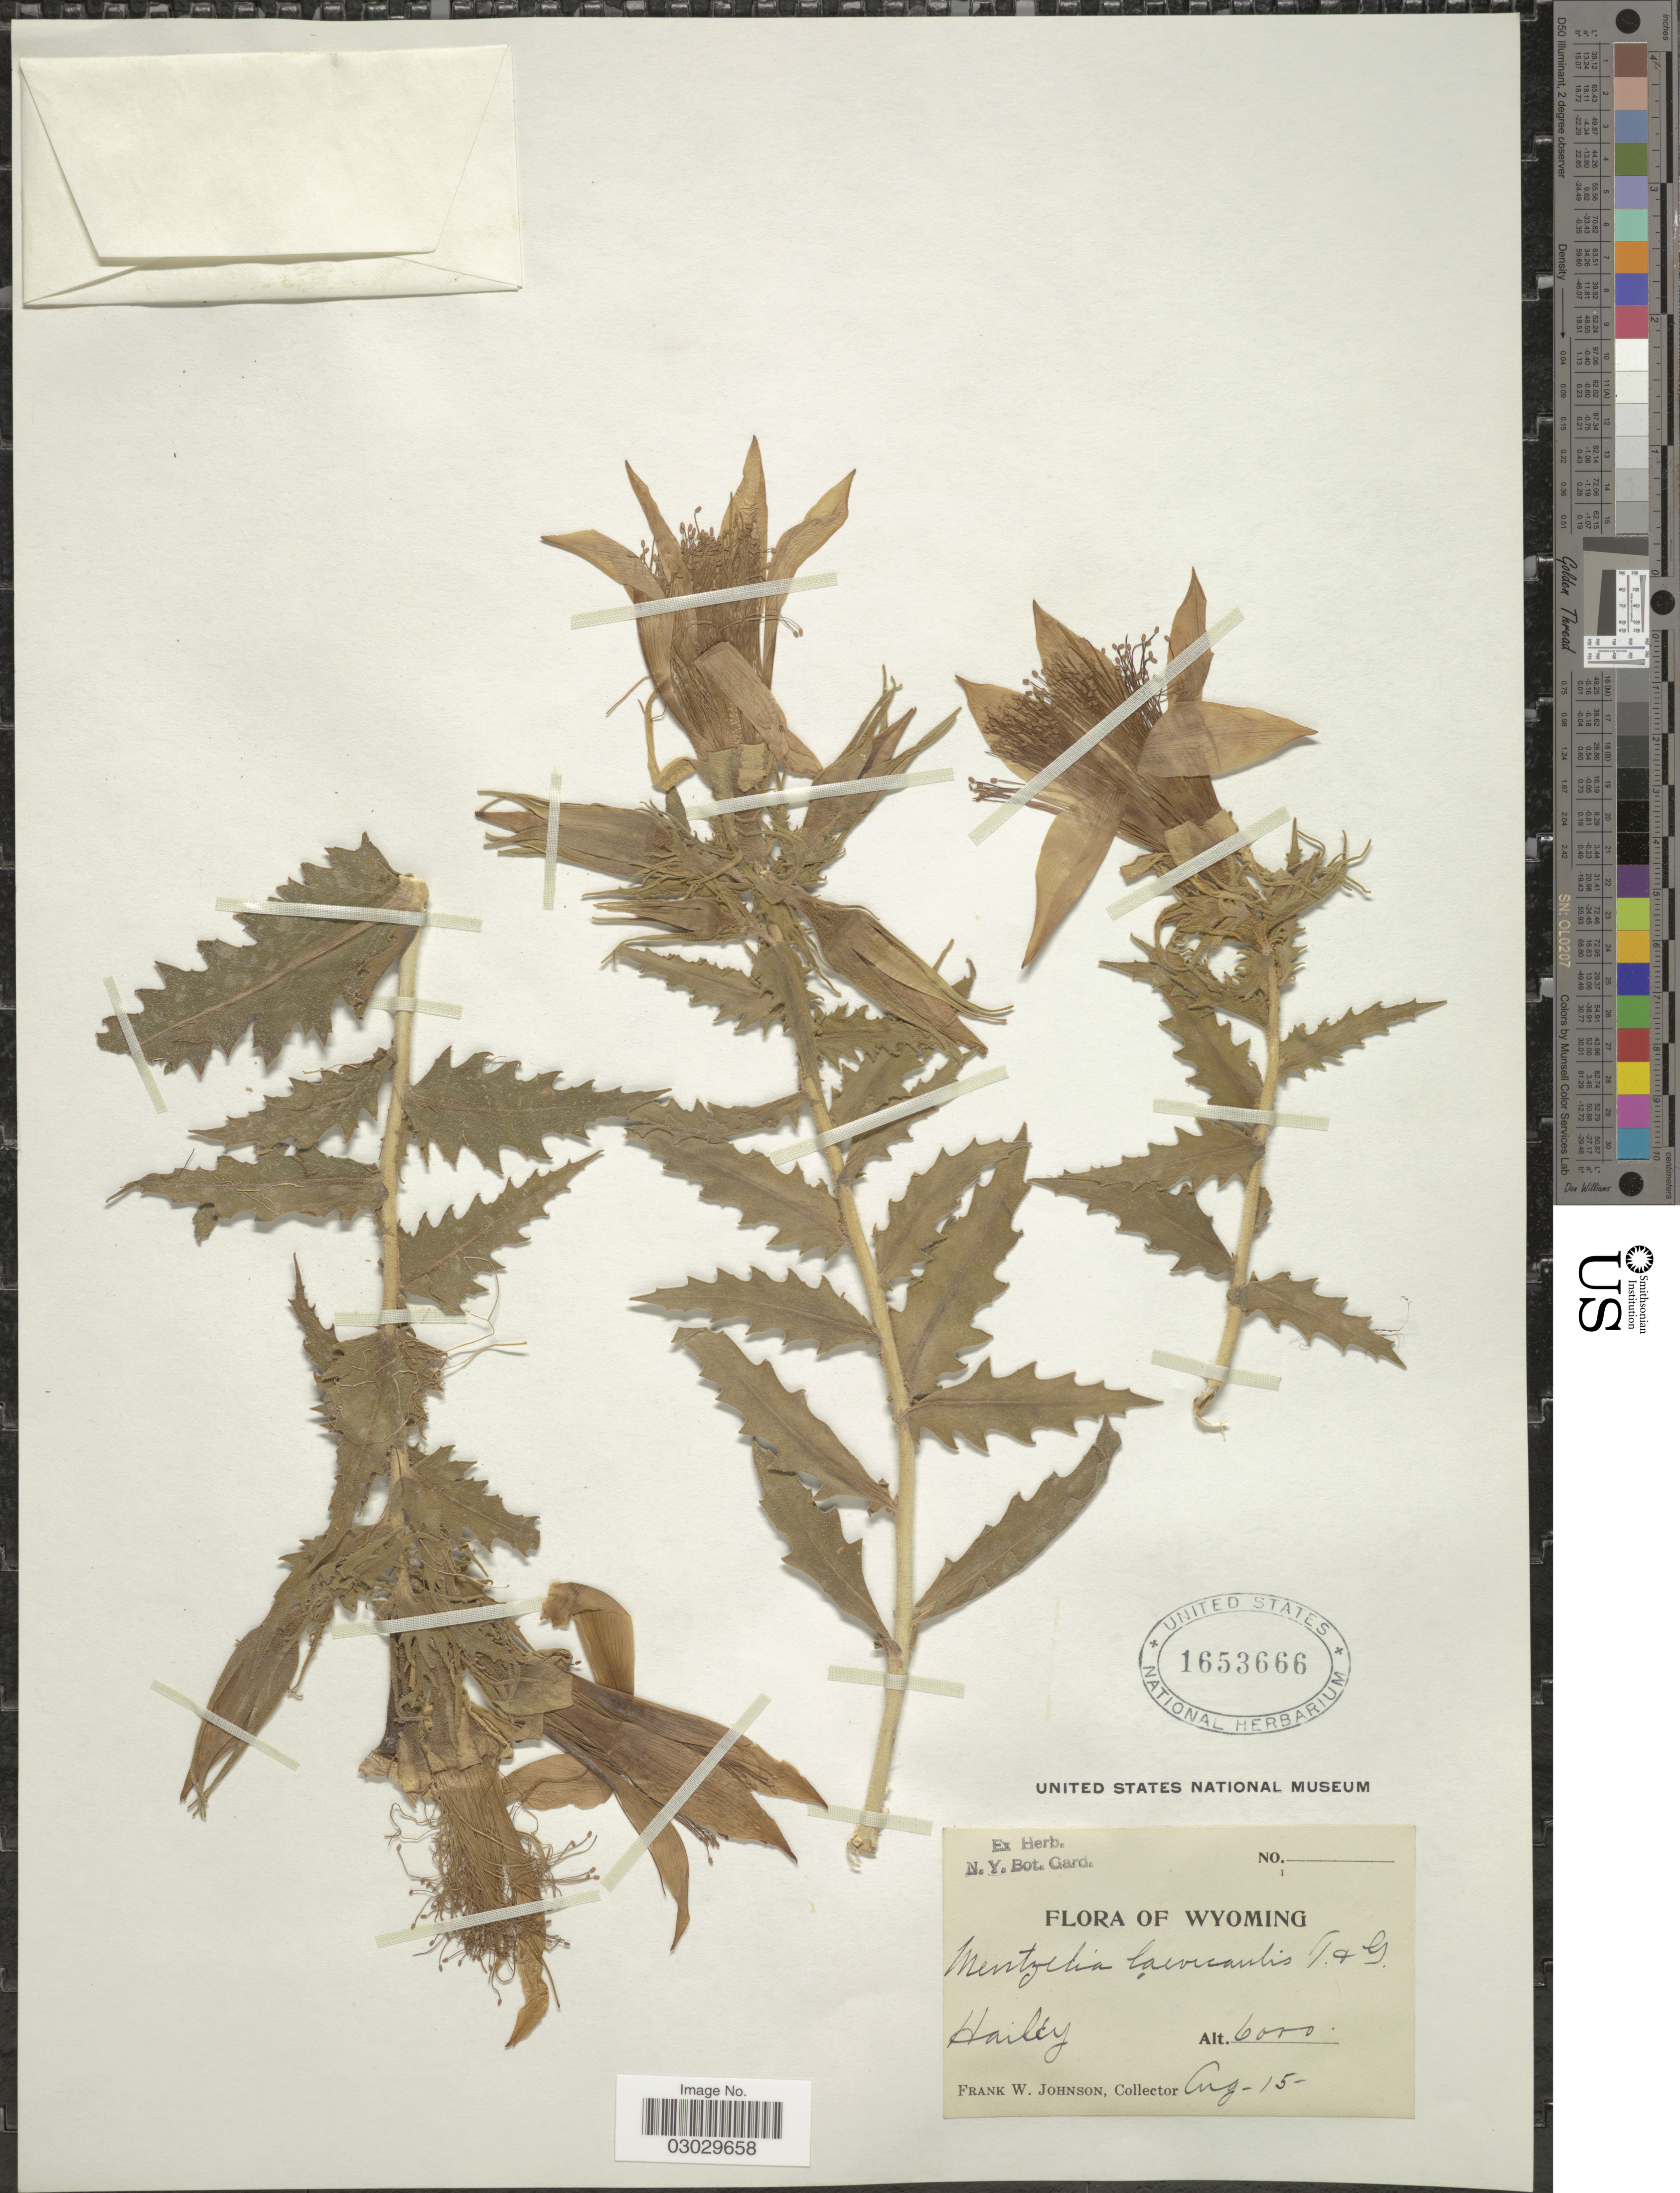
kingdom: Plantae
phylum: Tracheophyta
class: Magnoliopsida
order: Cornales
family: Loasaceae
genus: Mentzelia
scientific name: Mentzelia laevicaulis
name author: (Douglas ex Hook.) Torr. & A. Gray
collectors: F. W. Johnson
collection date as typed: Transcribed d/m/y: /8/15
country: United States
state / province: Wyoming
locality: Hailey.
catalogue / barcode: US 1653666